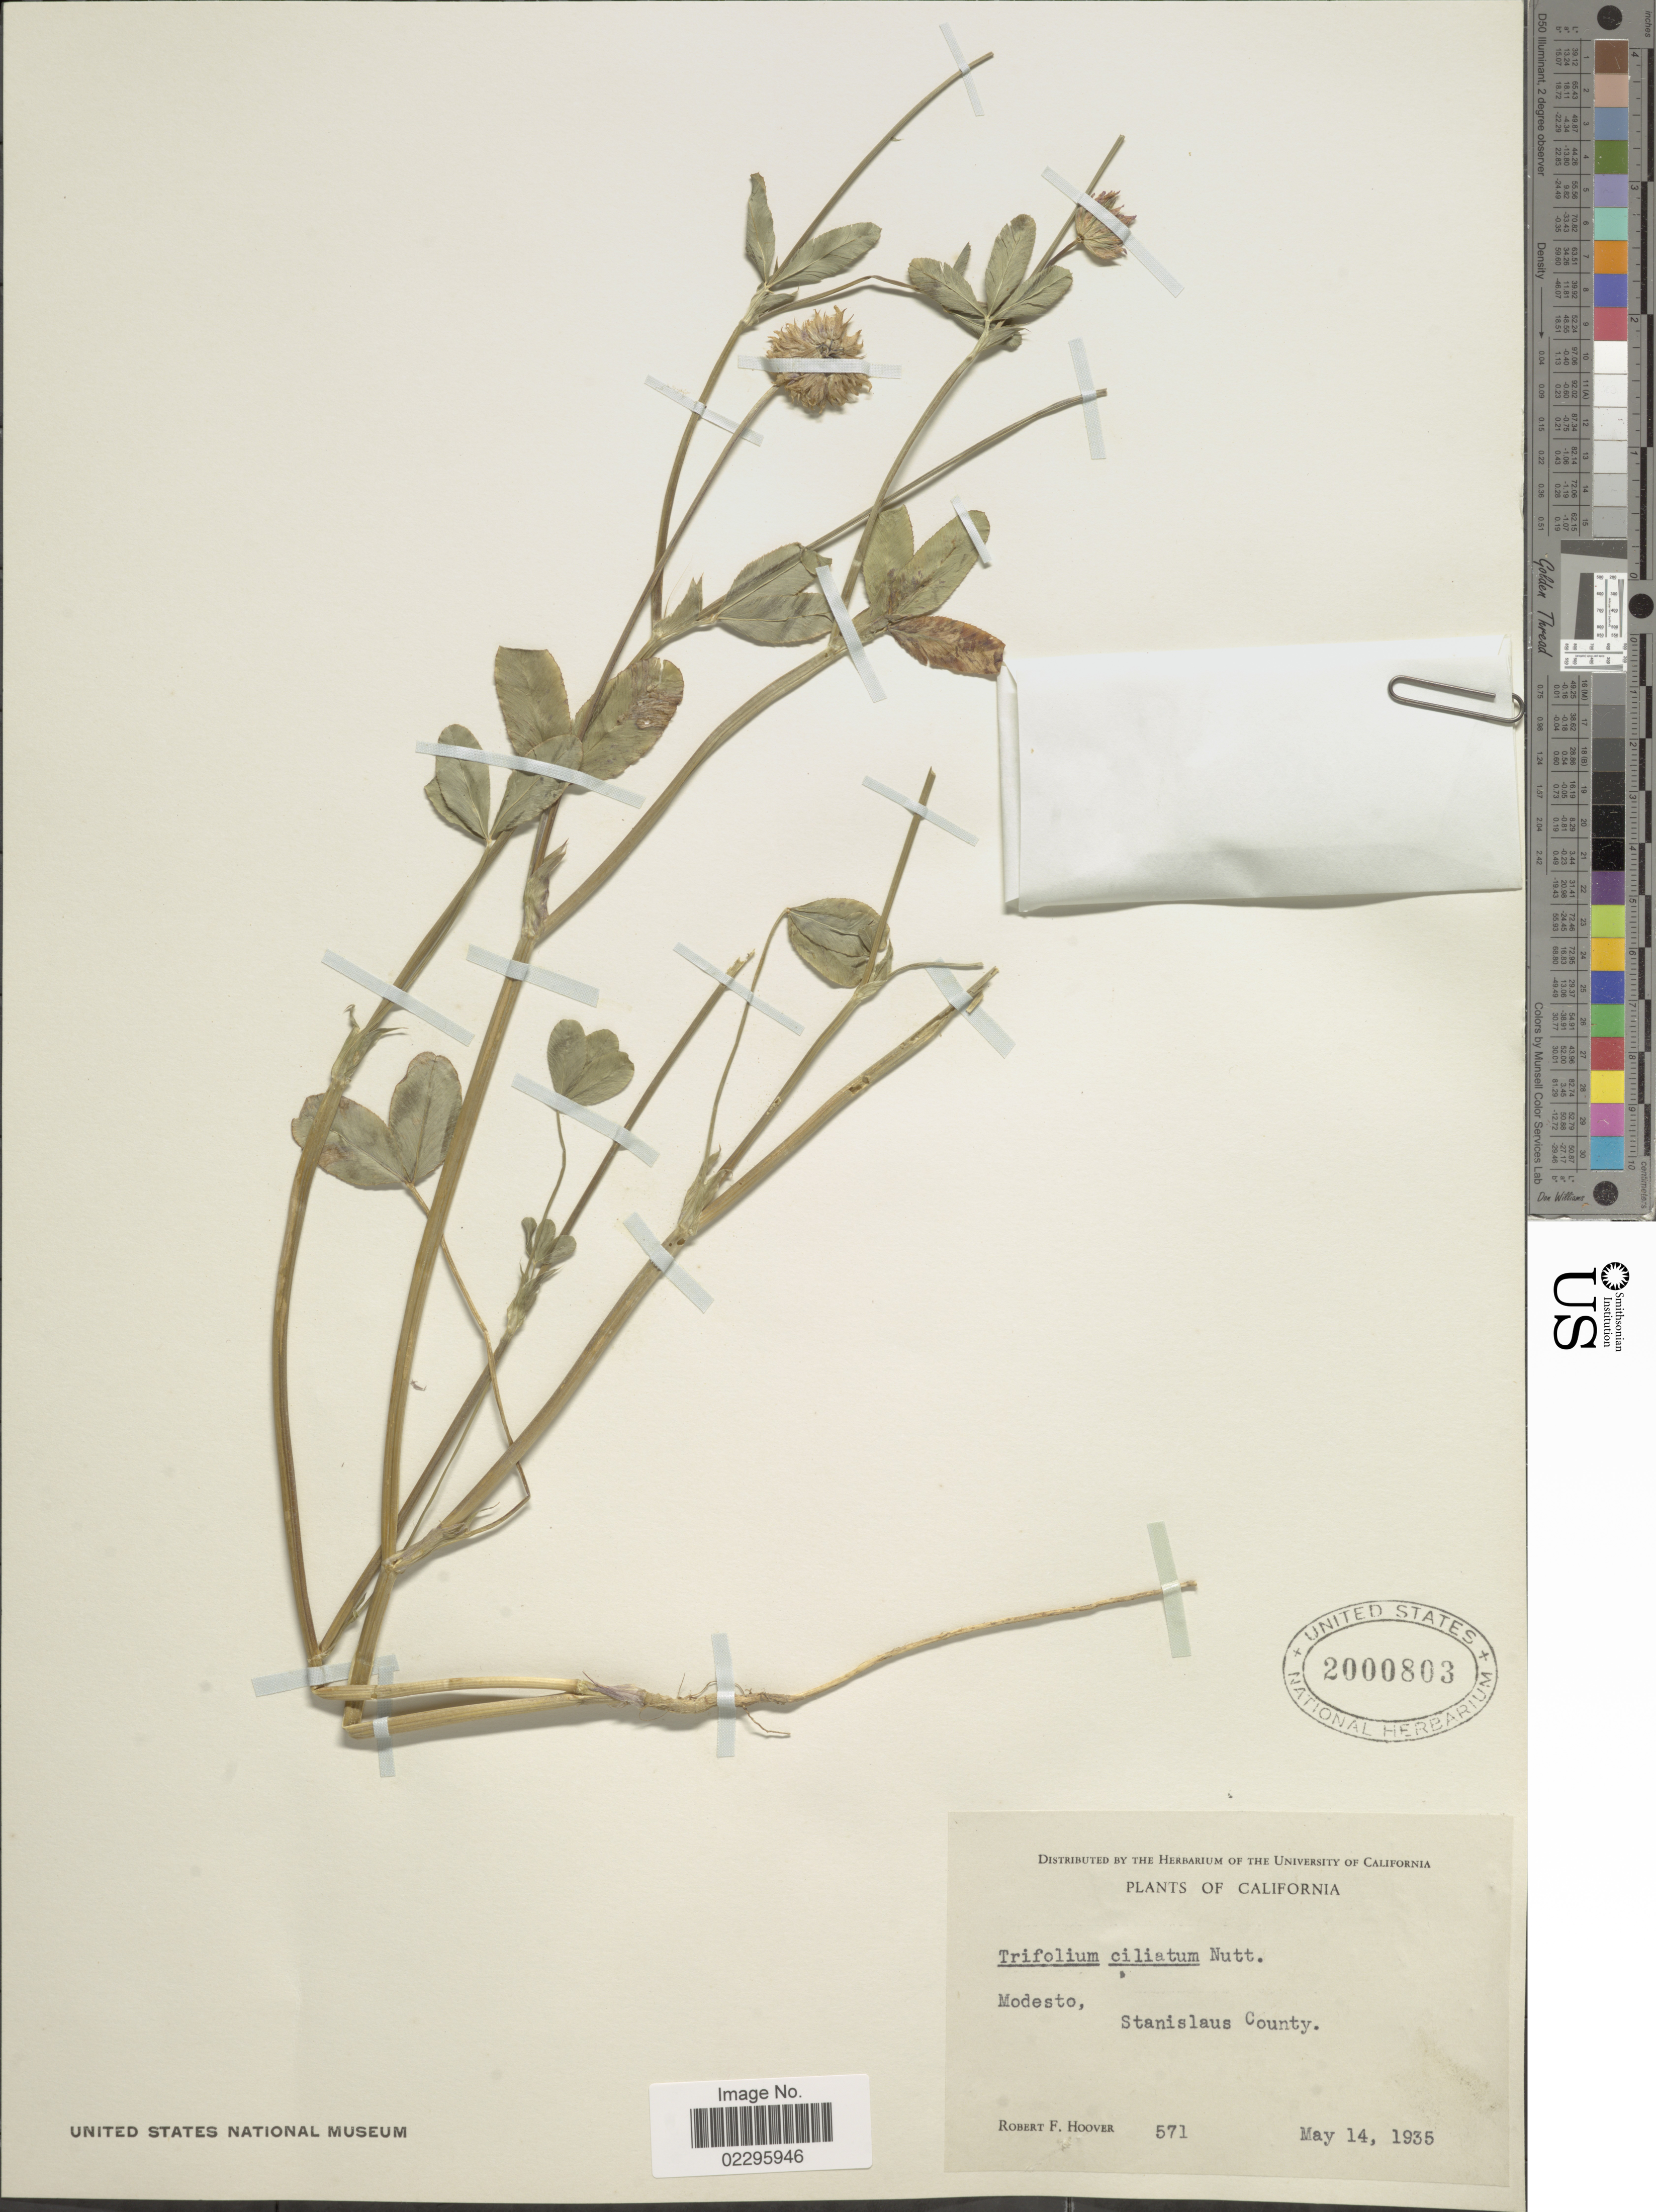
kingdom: Plantae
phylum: Tracheophyta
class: Magnoliopsida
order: Fabales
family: Fabaceae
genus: Trifolium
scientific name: Trifolium ciliolatum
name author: Benth.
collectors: R. F. Hoover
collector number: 571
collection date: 1935-05-14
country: United States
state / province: California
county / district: Stanislaus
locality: Modesto, Stanislaus County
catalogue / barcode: US 2000803